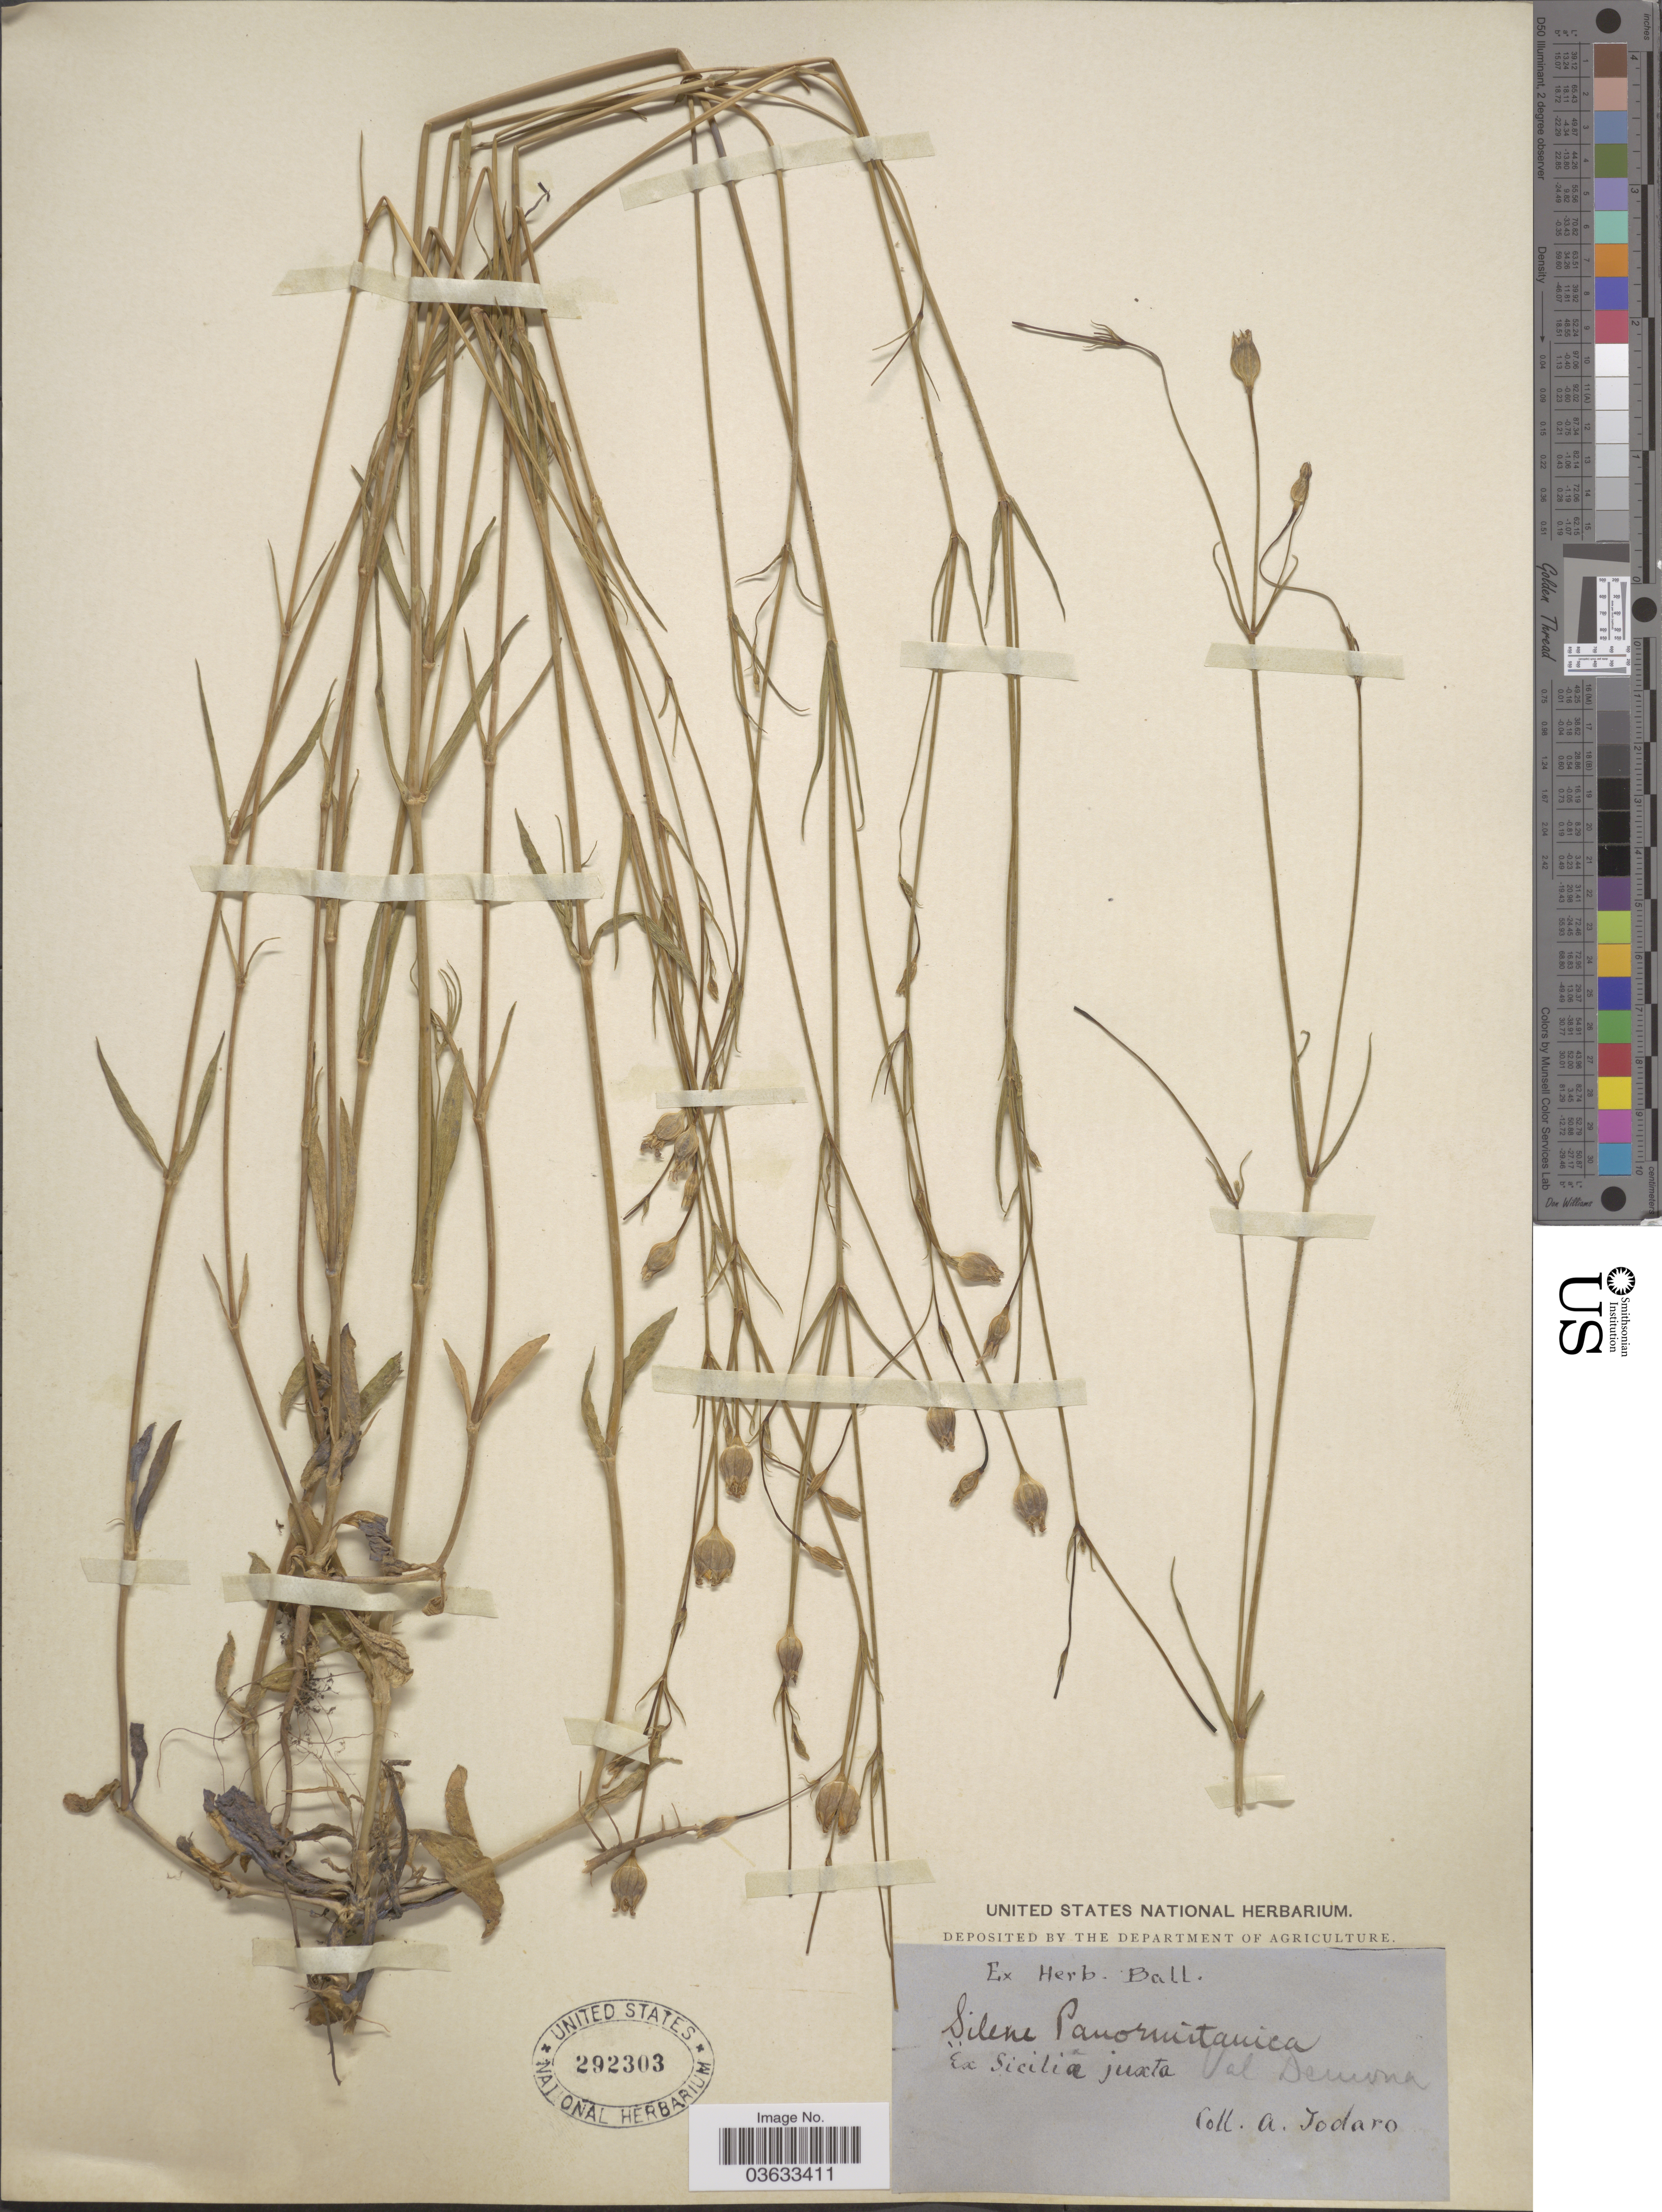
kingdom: Plantae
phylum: Tracheophyta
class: Magnoliopsida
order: Caryophyllales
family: Caryophyllaceae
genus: Silene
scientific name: Silene panormitana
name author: Parl. ex Bertol.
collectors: A. Todaro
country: Italy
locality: Ex Sicilia juxta. Val Demona.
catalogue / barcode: US 292303